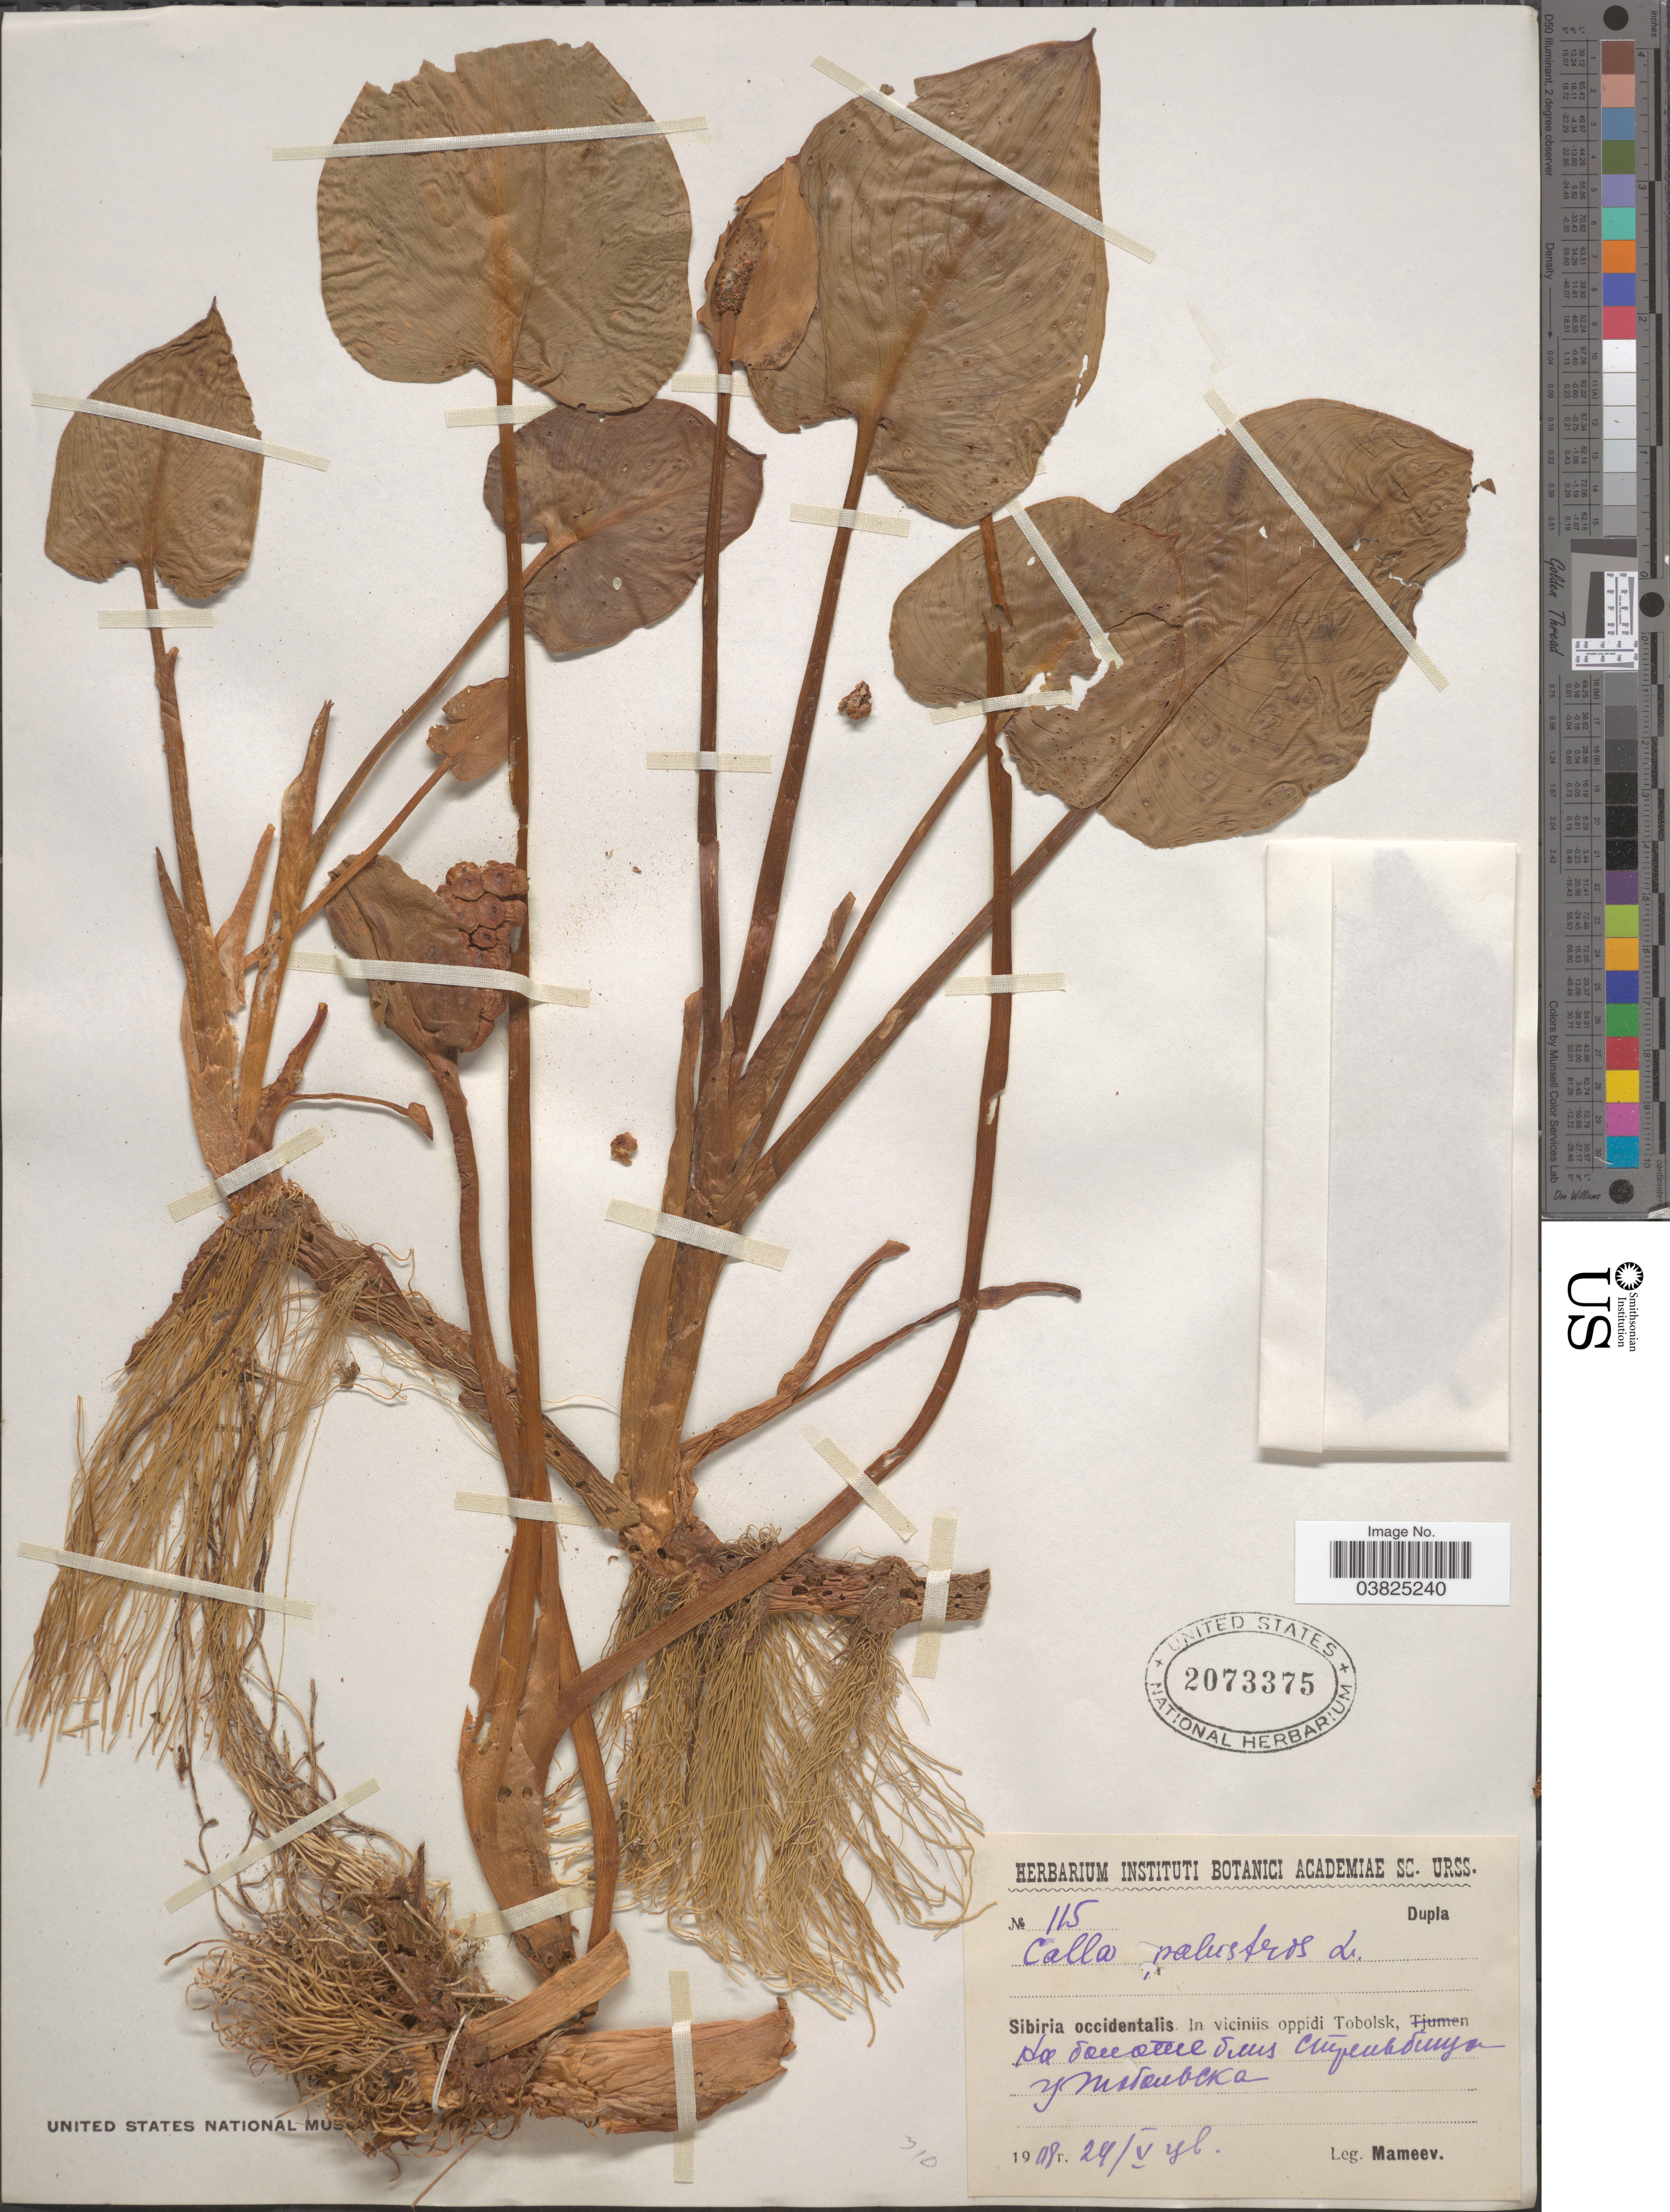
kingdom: Plantae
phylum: Tracheophyta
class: Liliopsida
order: Alismatales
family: Araceae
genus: Calla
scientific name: Calla palustris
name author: L.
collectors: Mameev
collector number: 115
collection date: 1908-05-29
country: Russian Federation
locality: Sibiria occidentalis. In viciniis oppidi Tobolsk, X.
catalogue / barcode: US 2073375